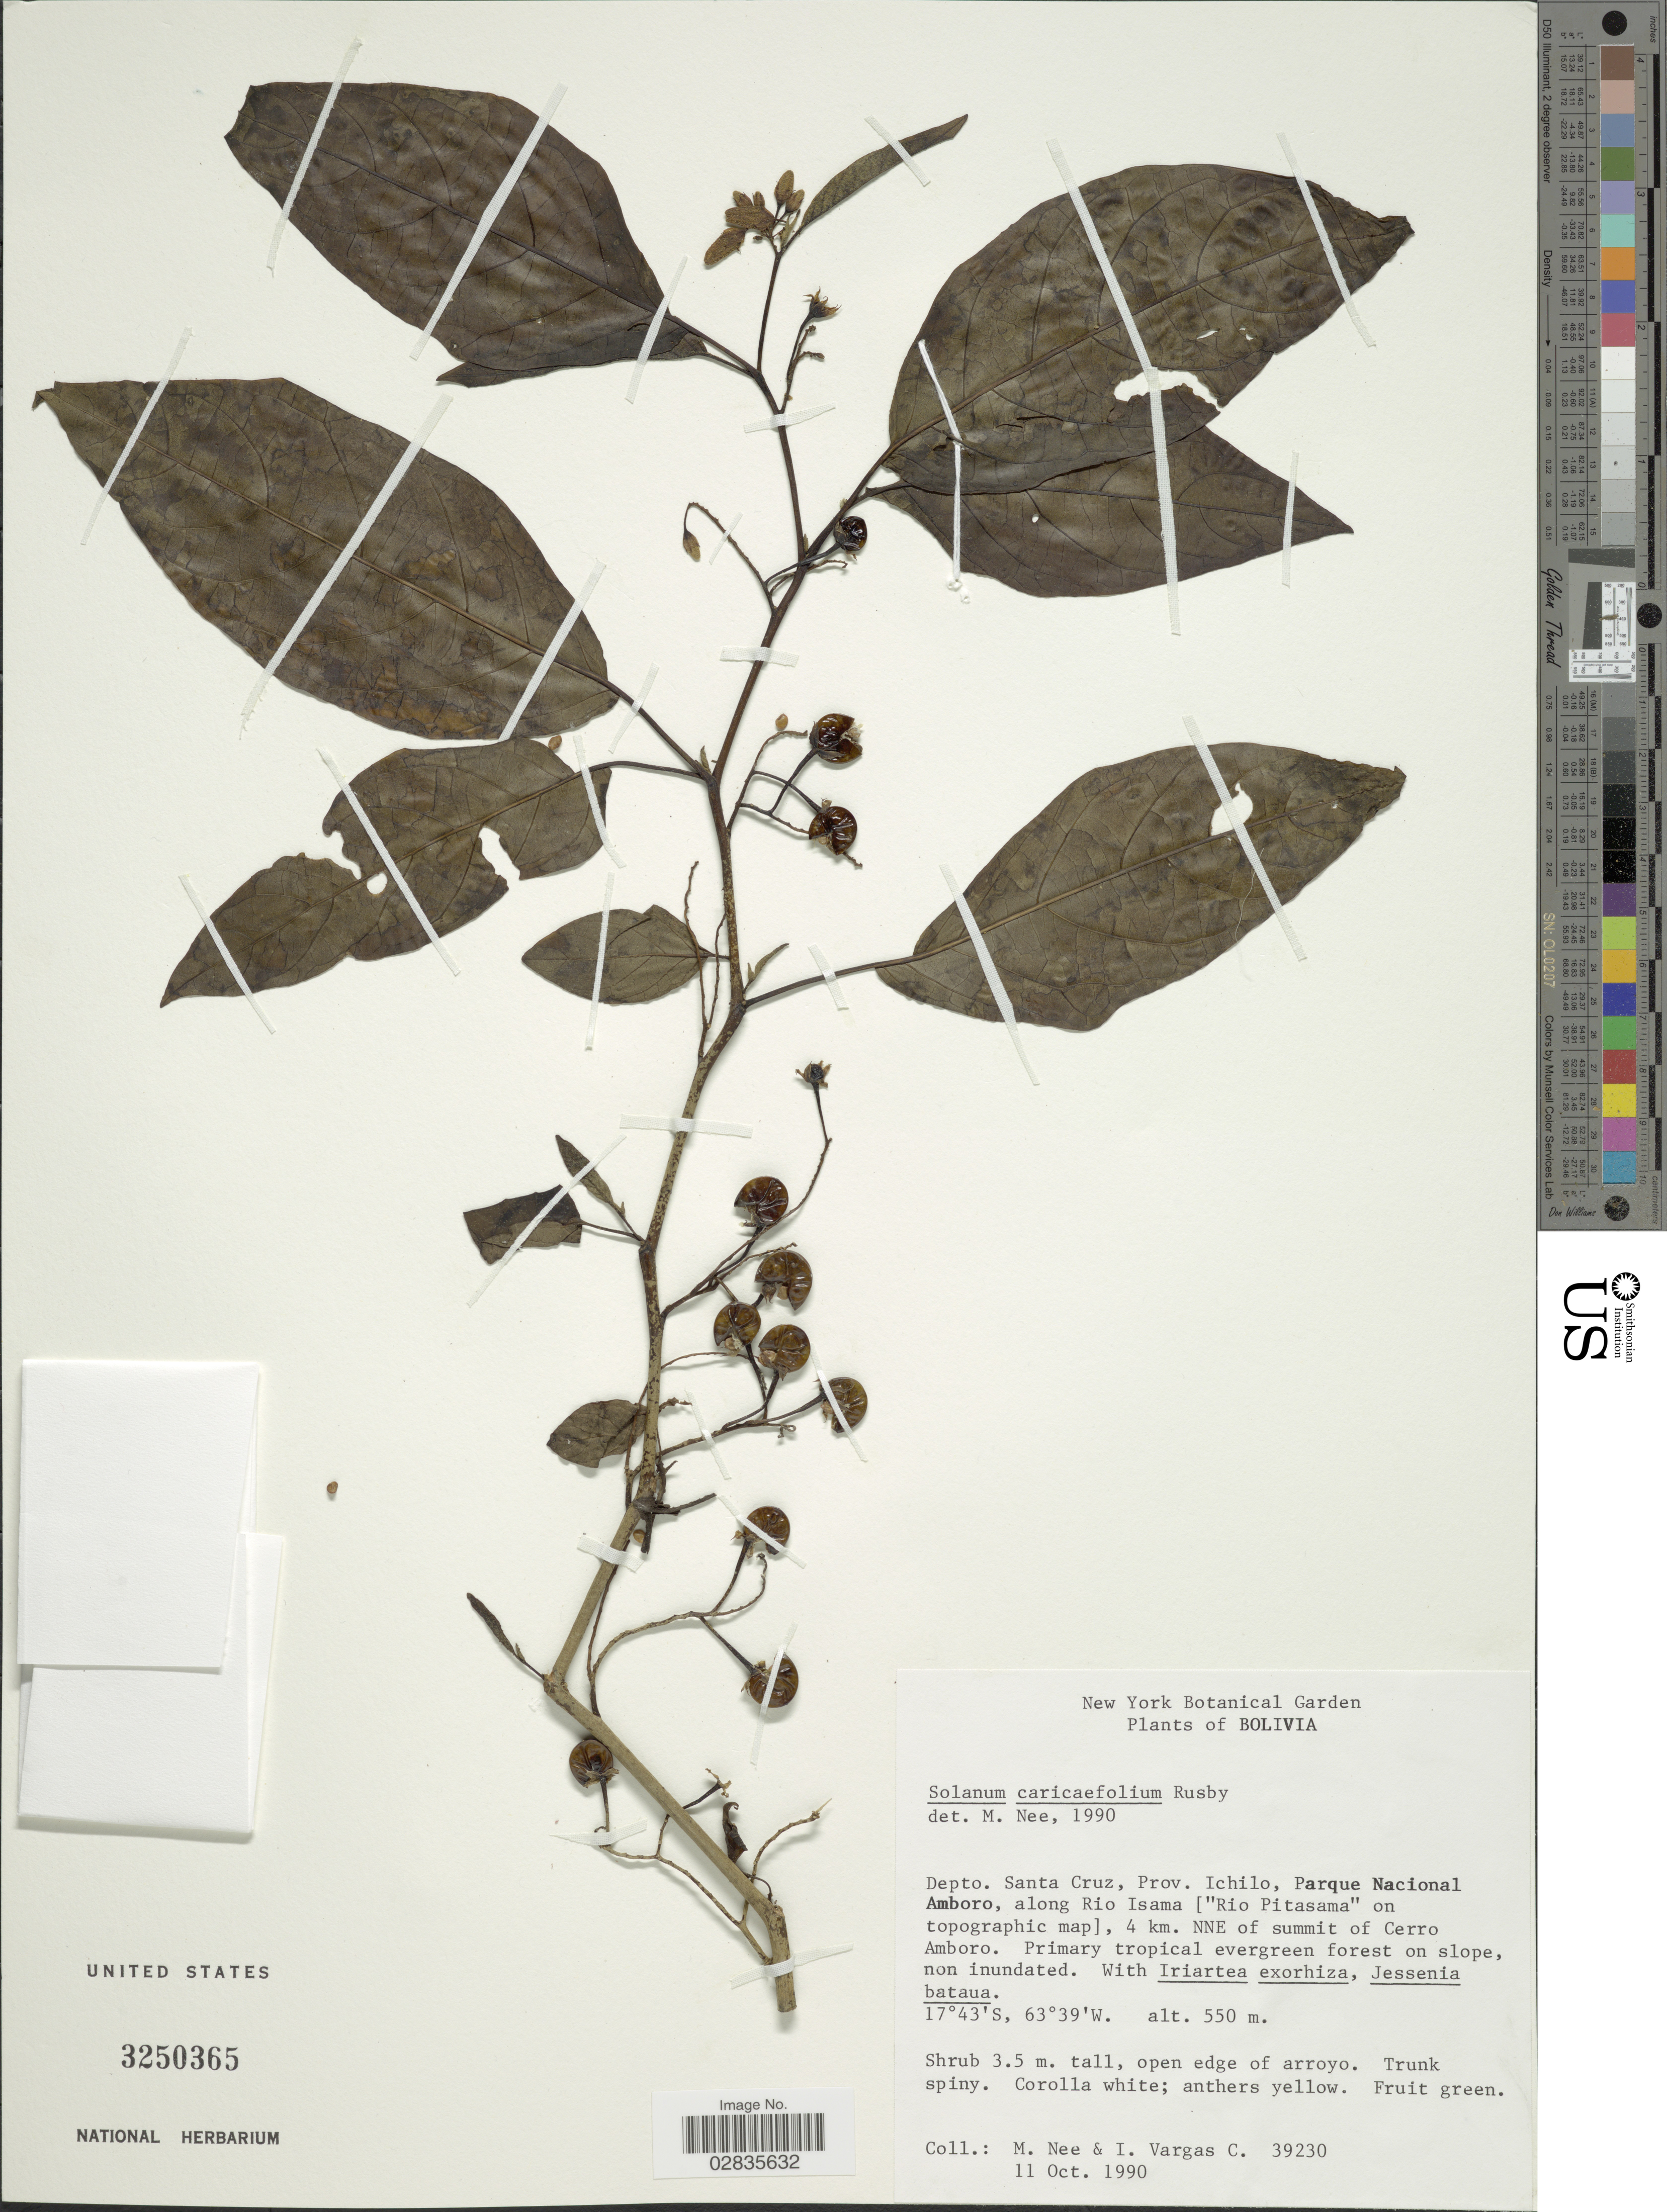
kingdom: Plantae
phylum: Tracheophyta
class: Magnoliopsida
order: Solanales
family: Solanaceae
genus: Solanum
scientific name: Solanum caricaefolium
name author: Rusby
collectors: M. Nee & I. Vargas C.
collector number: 39230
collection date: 1990-10-11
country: Bolivia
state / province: Santa Cruz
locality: Depto. Santa Cruz, Prov. Ichilo, Parque Nacional Amboro, along Rio Isama ["Rio Pitasama"on topographic map], 4 km. NNE of summit of Cerro Amboro.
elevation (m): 550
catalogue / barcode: US 3250365